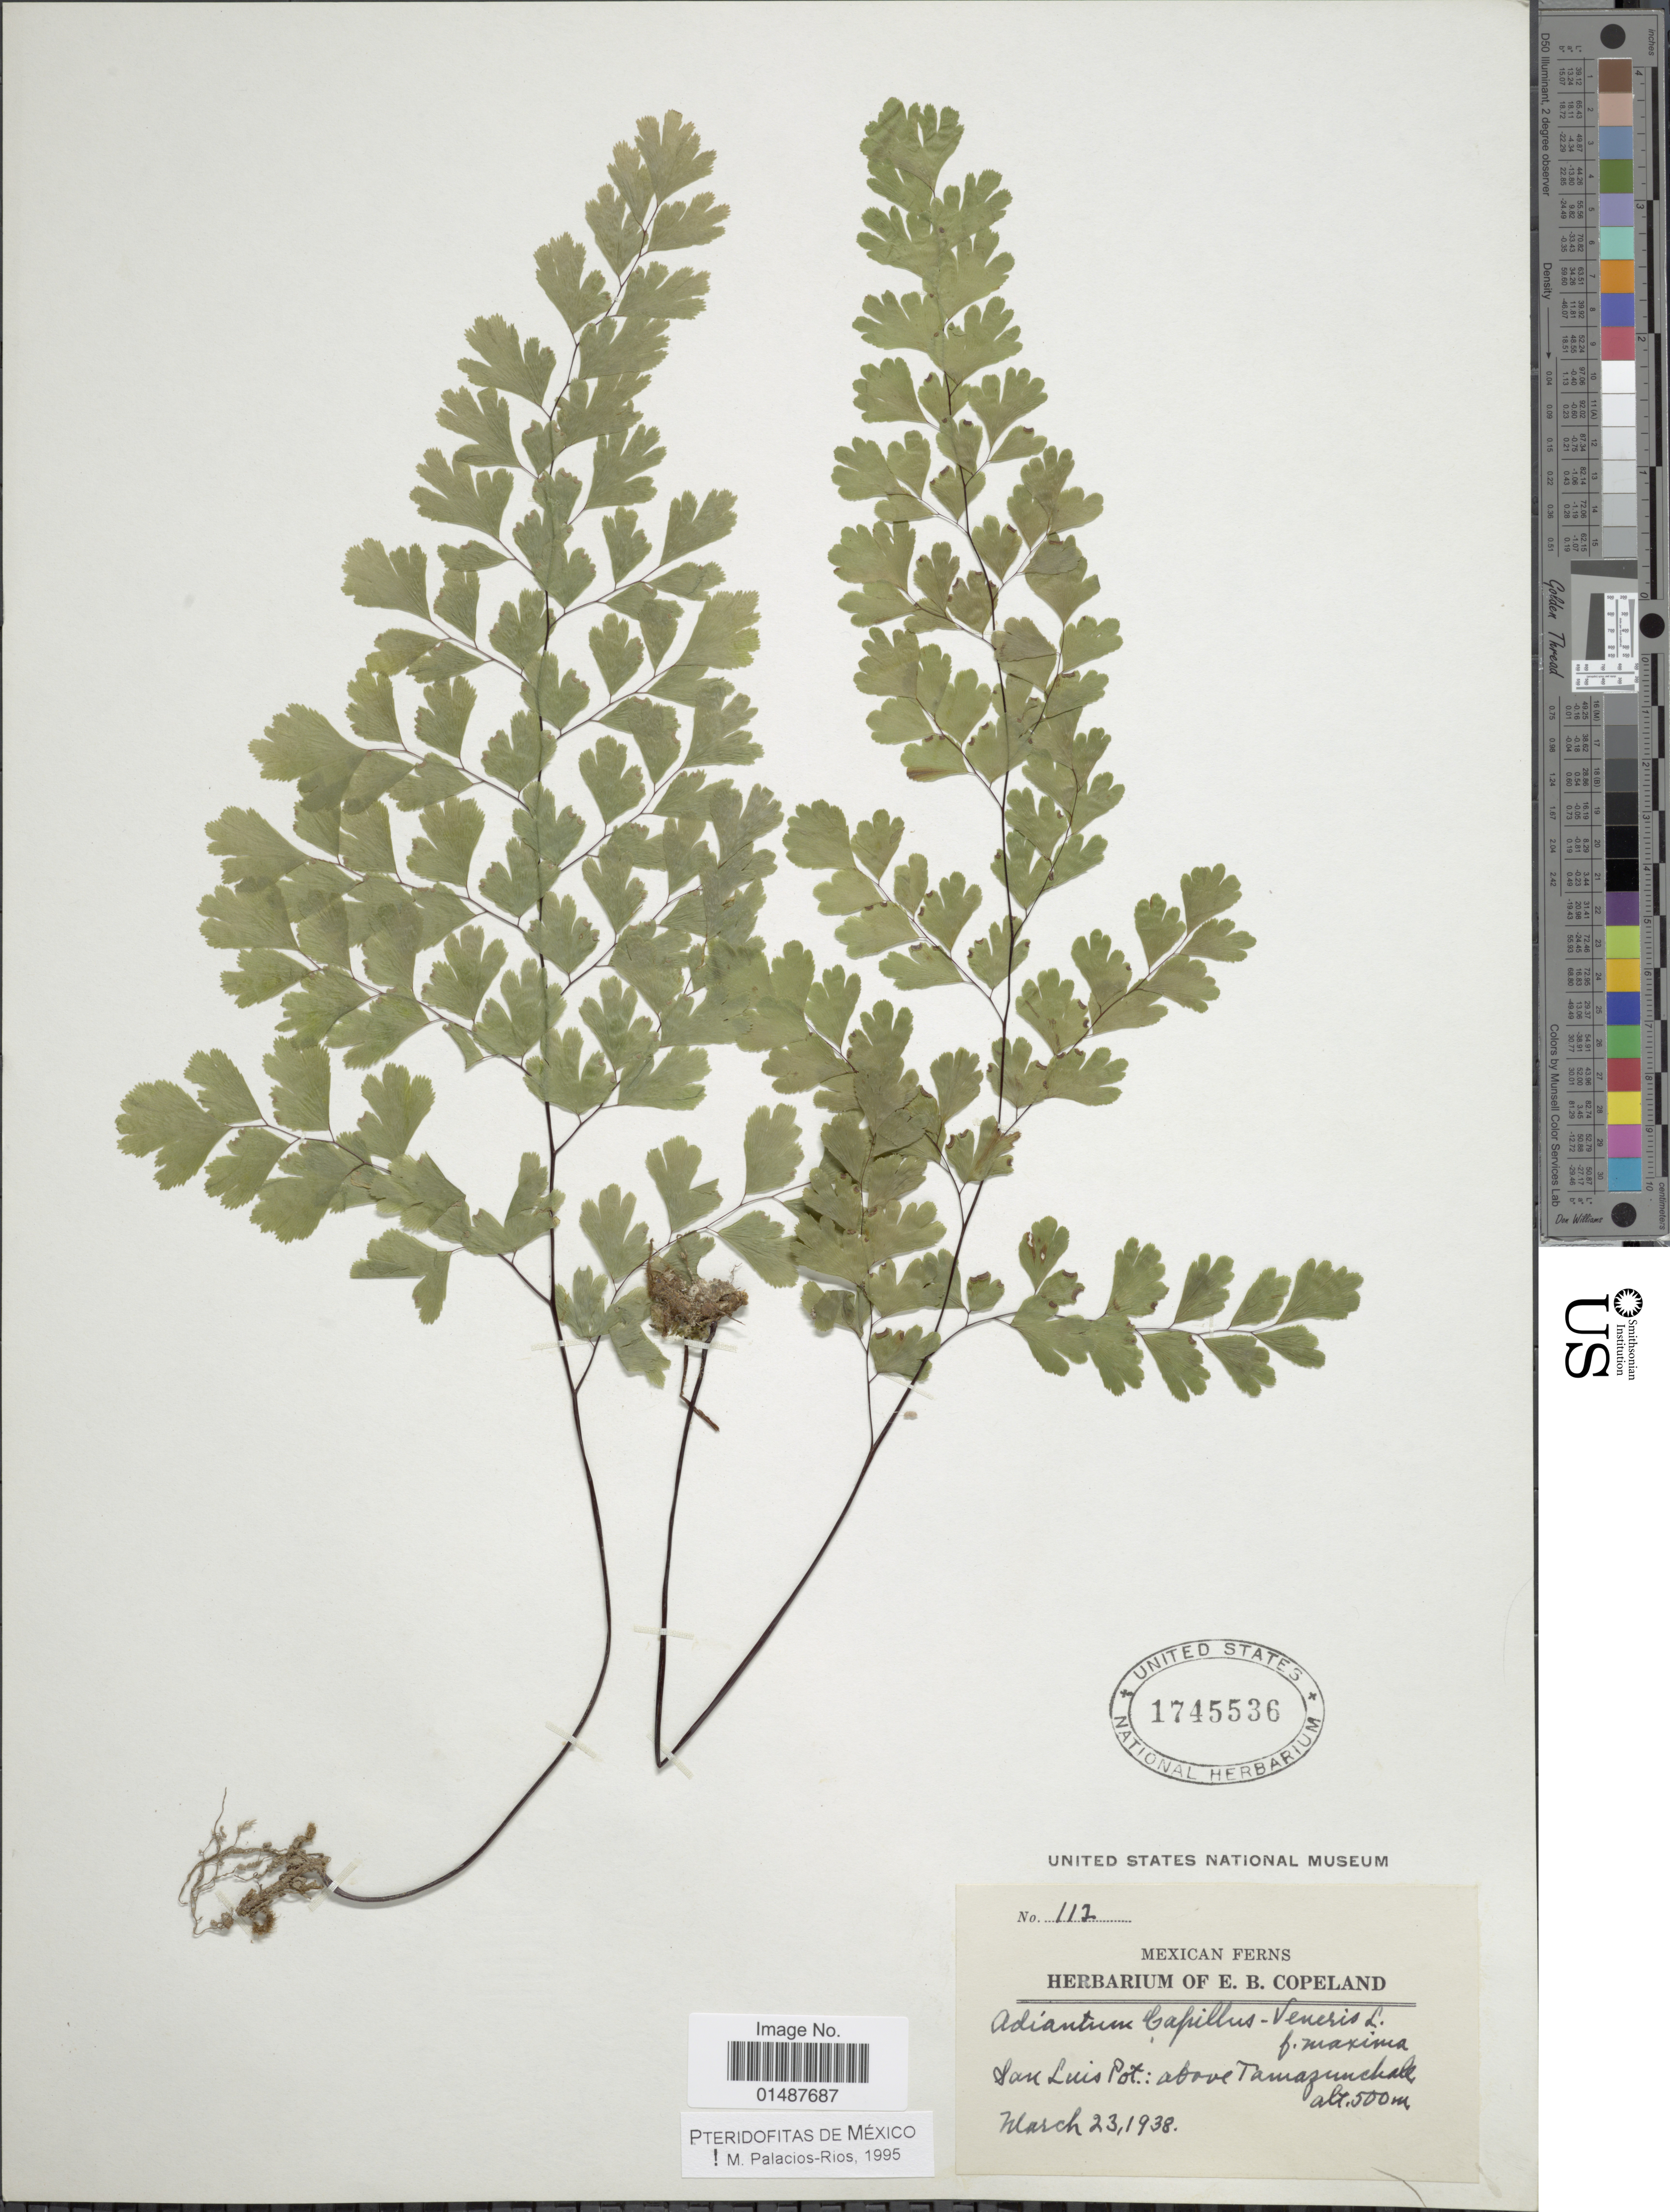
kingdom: Plantae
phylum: Tracheophyta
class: Polypodiopsida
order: Polypodiales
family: Pteridaceae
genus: Adiantum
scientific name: Adiantum capillus-veneris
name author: L.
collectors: E. B. Copeland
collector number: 112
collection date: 1938-03-23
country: Mexico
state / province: San Luis Potosí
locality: Above Tamazunchale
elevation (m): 500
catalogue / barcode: US 1745536